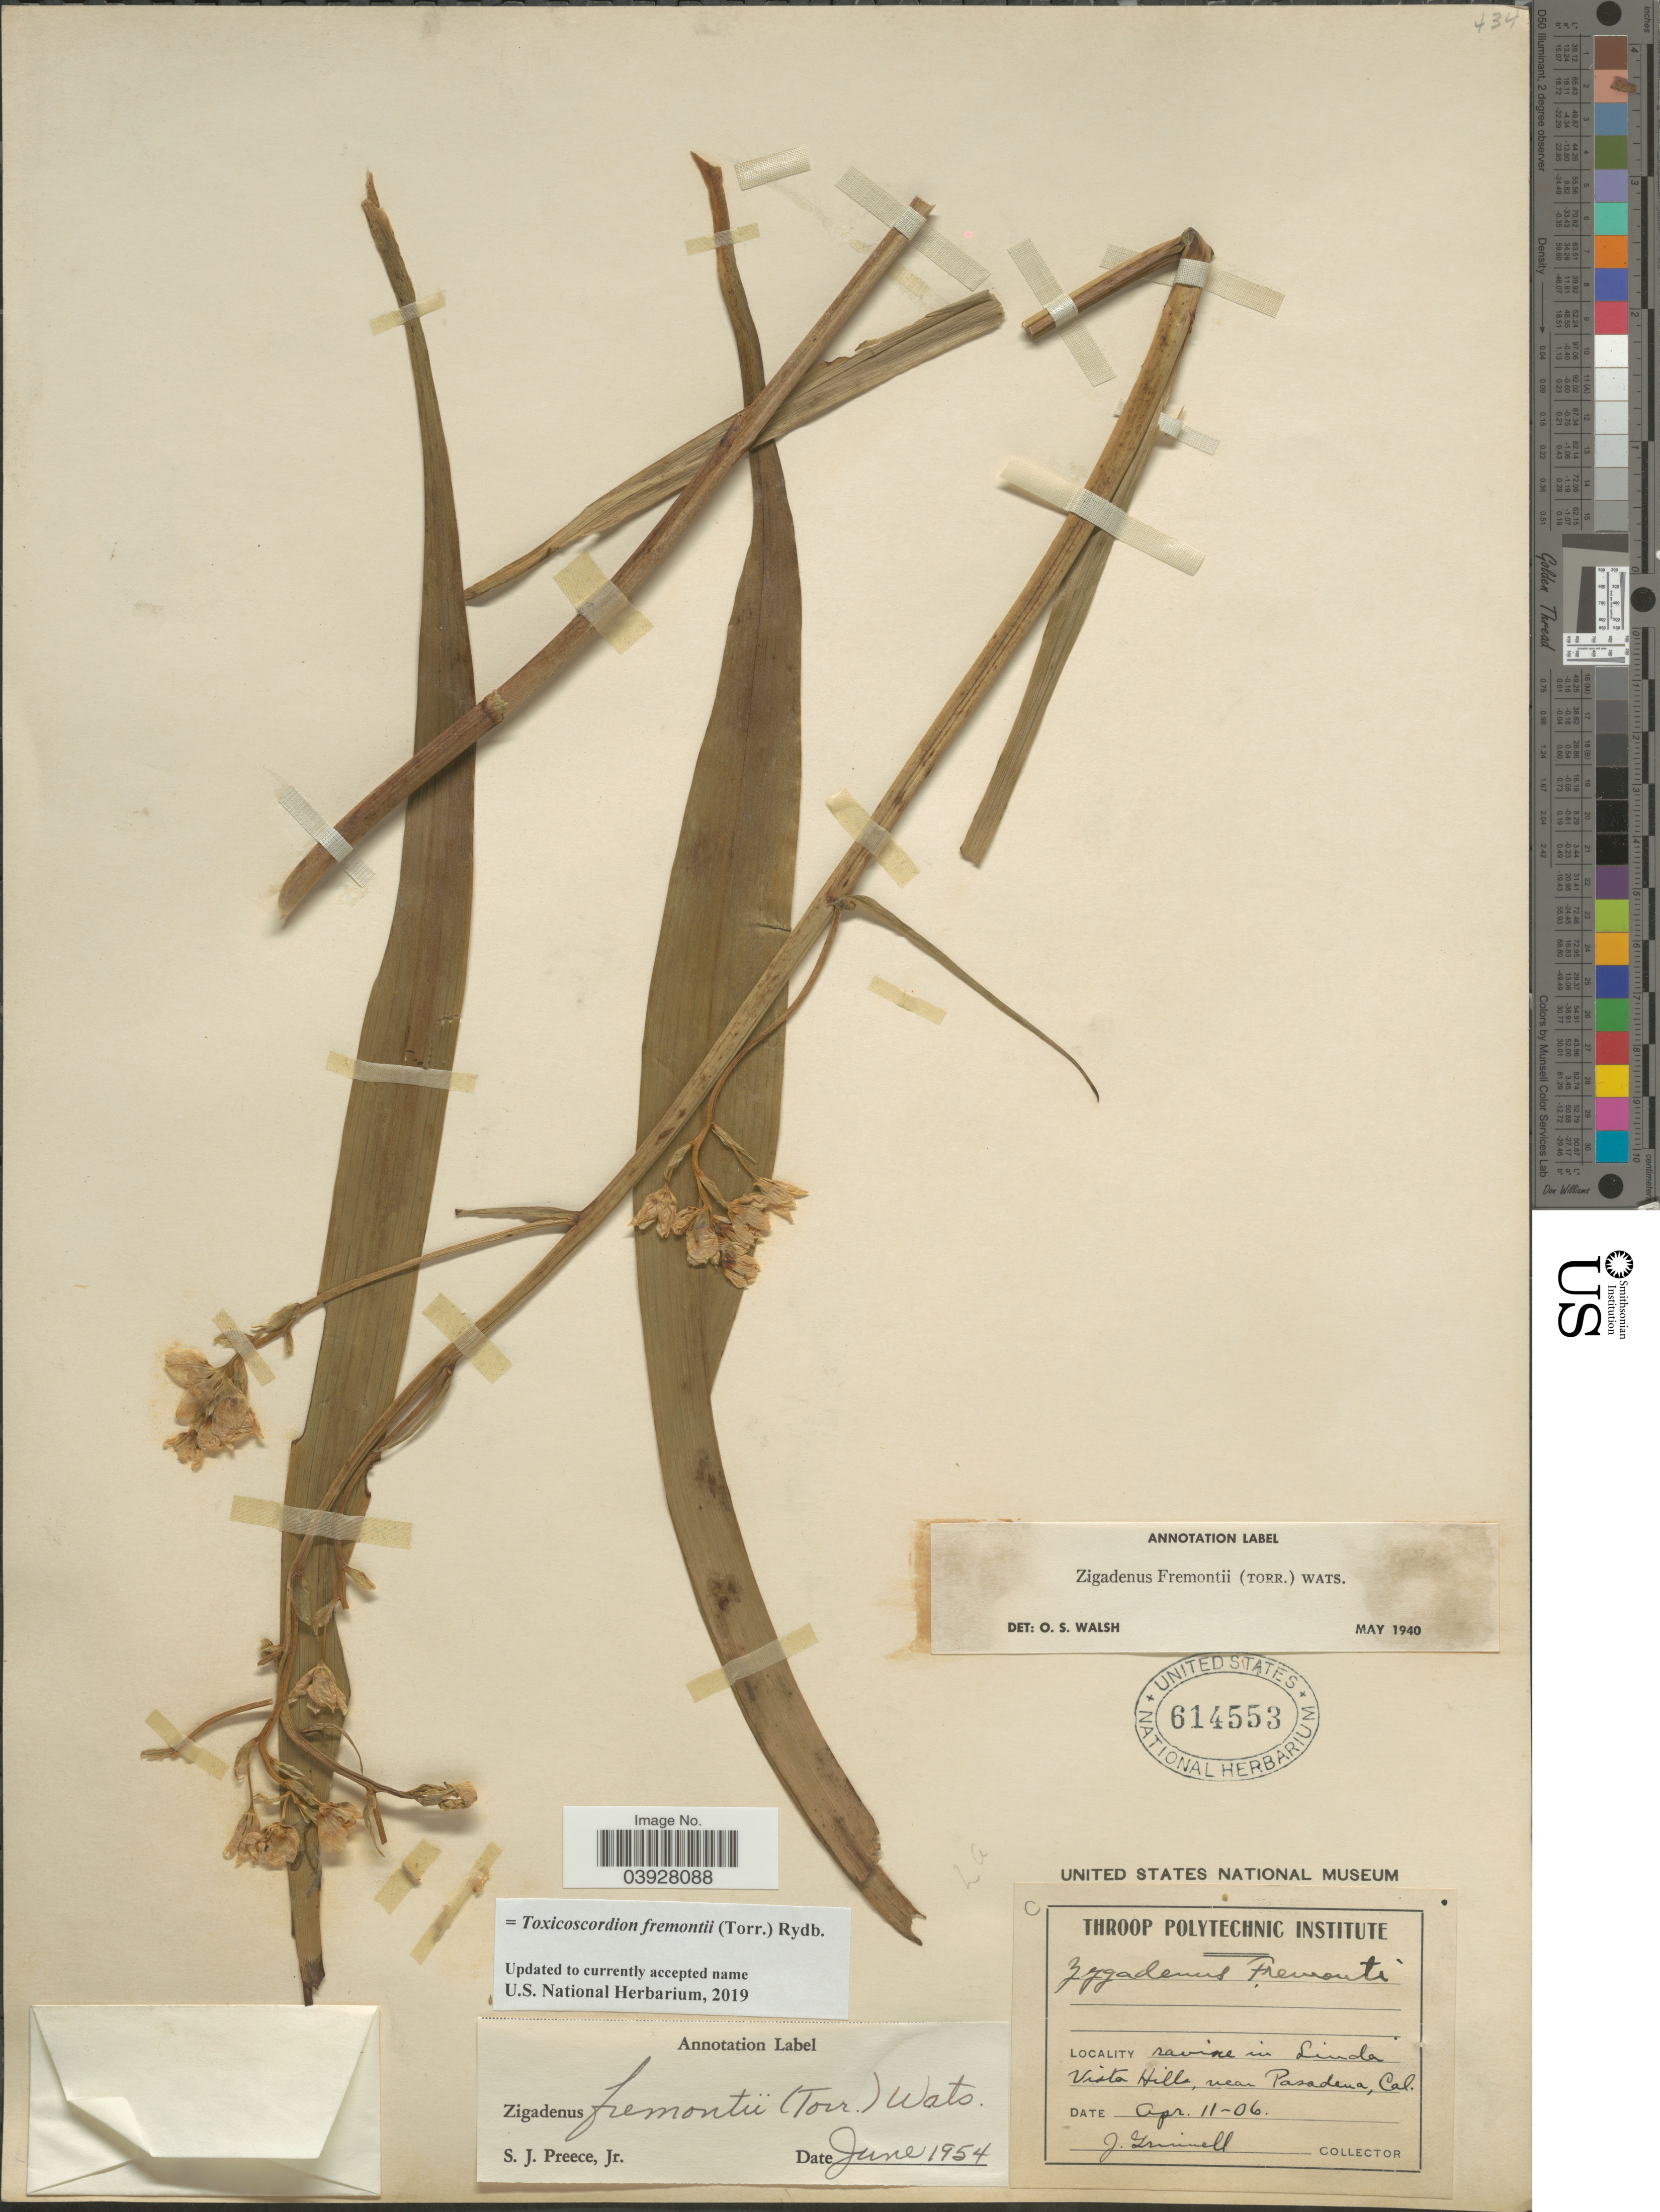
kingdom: Plantae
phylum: Tracheophyta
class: Liliopsida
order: Liliales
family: Melanthiaceae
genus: Toxicoscordion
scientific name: Toxicoscordion fremontii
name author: (Torr.) Rydb.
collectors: J. Grinnell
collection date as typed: Transcribed d/m/y: 11/4/6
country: United States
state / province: California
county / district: Los Angeles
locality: Ravine in Linda Vista Hills, near Pasadena.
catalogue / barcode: US 614553